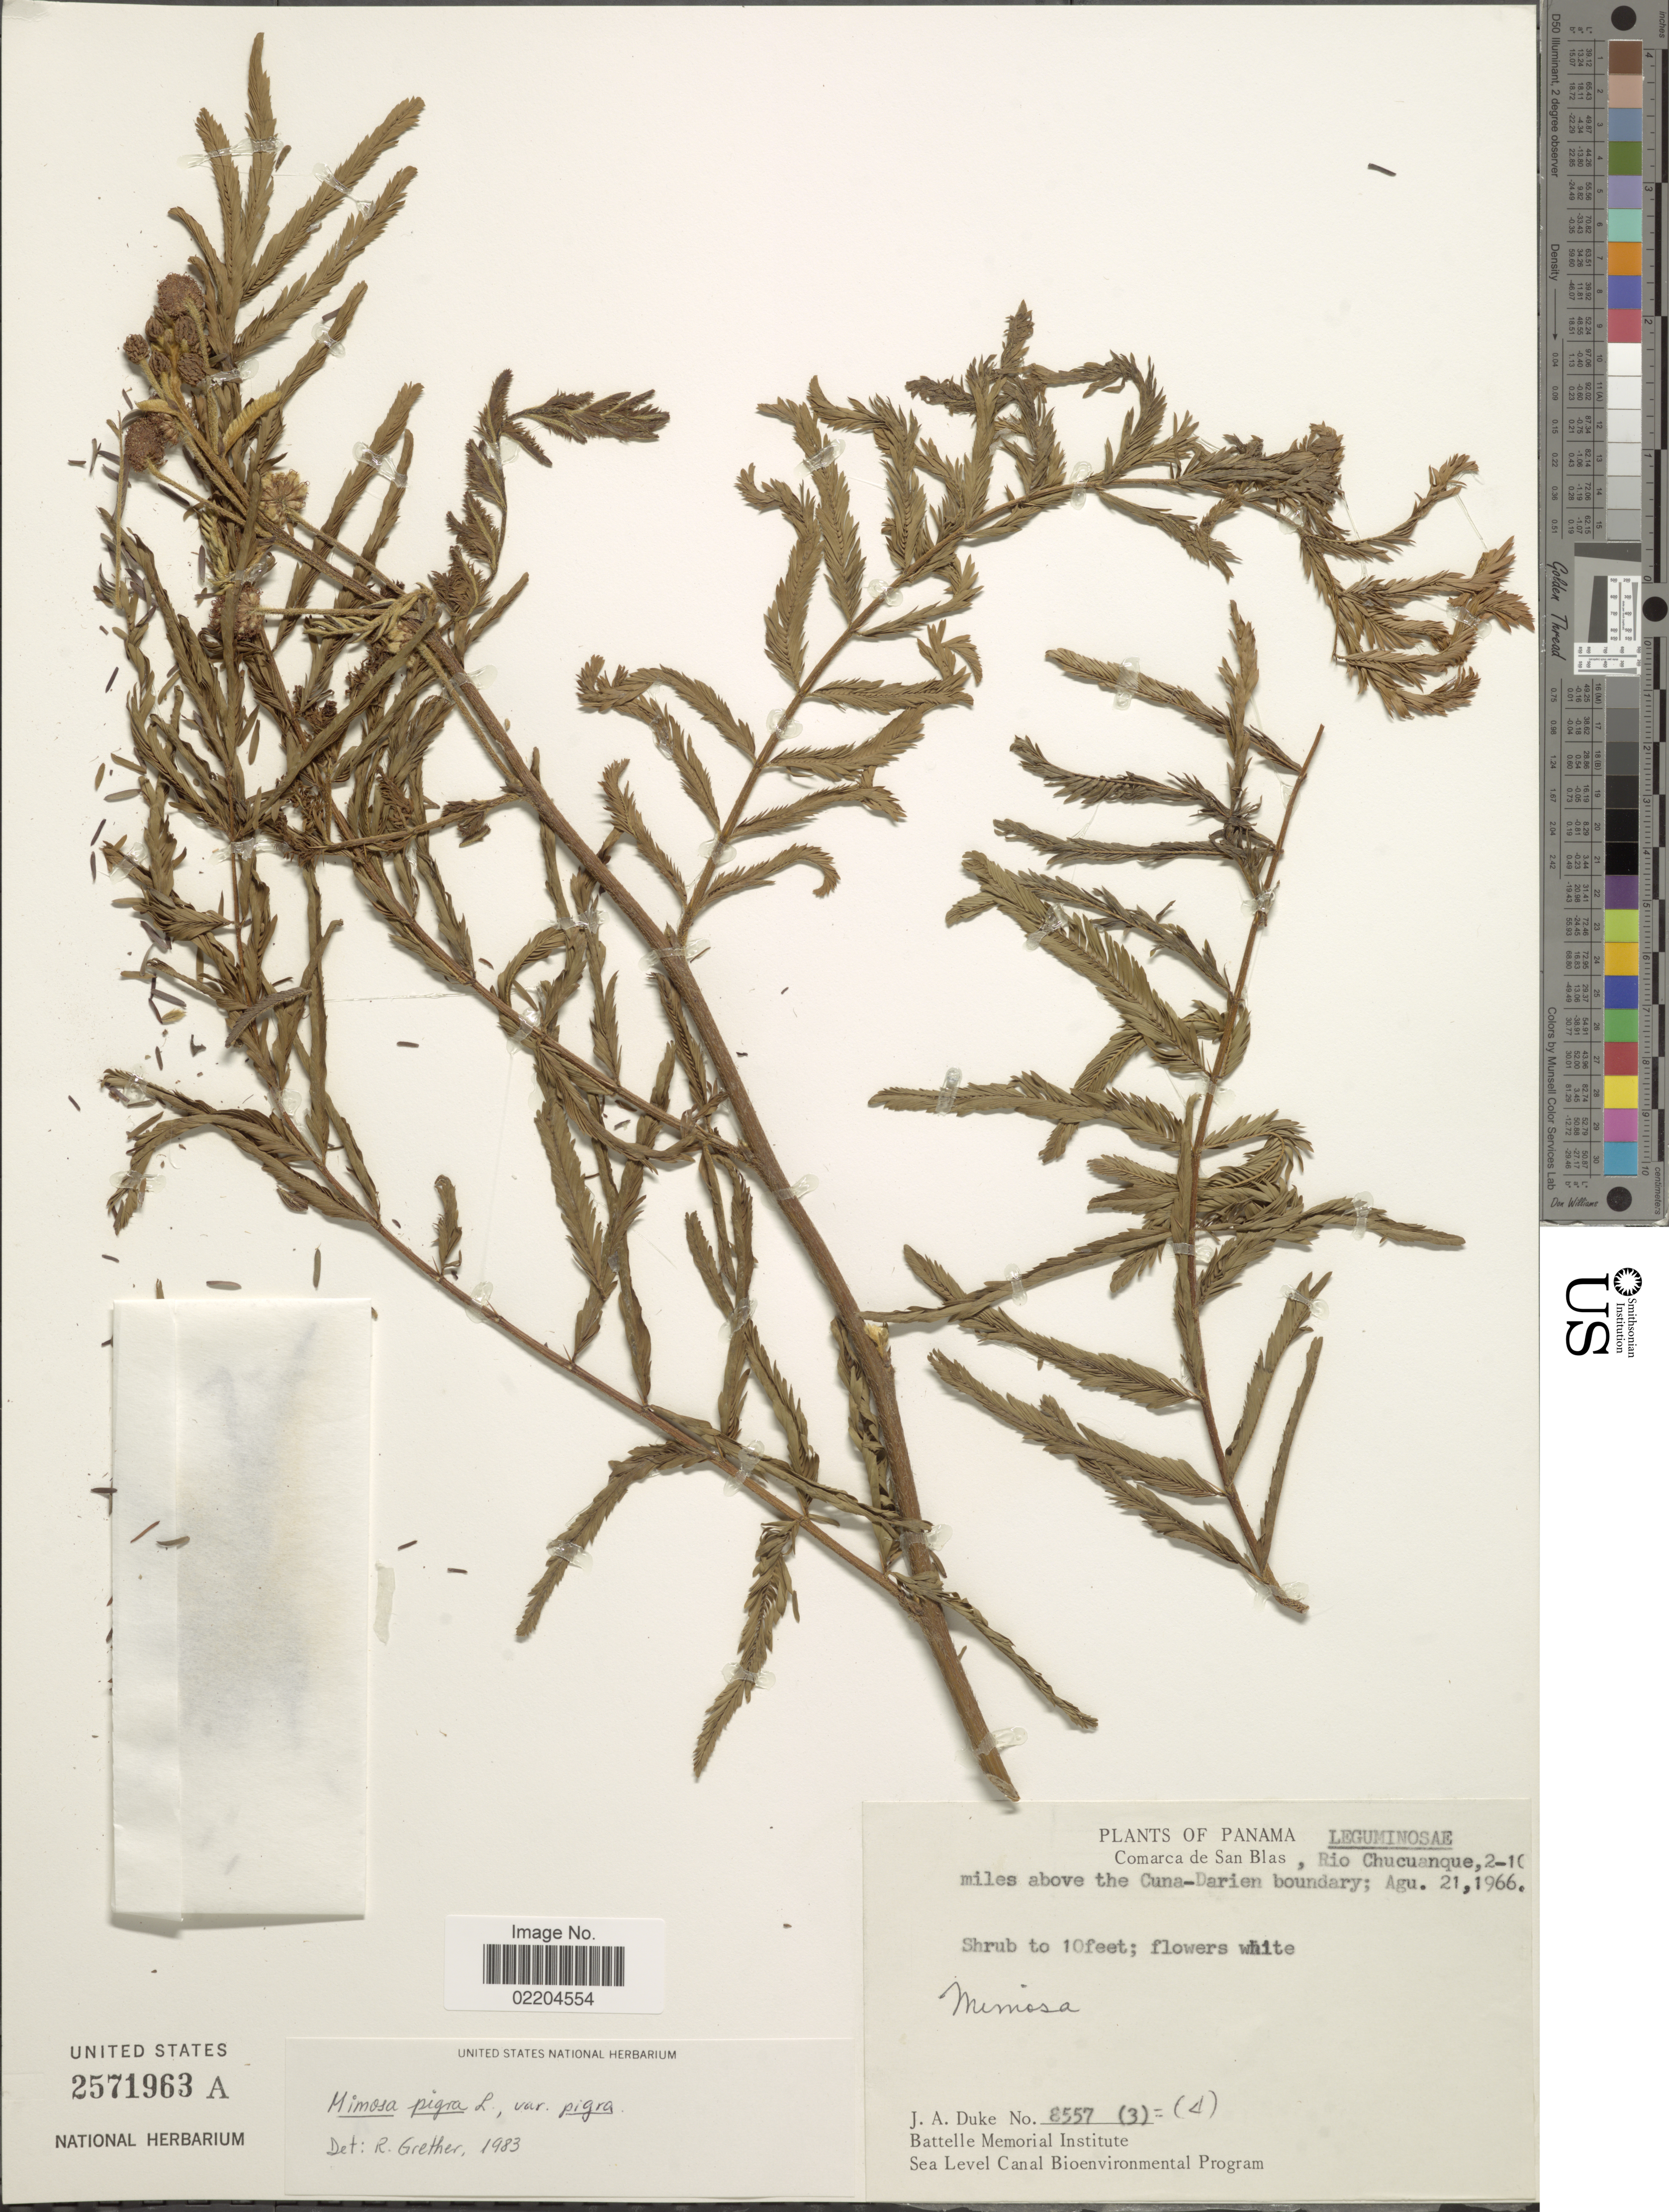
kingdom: Plantae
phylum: Tracheophyta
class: Magnoliopsida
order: Fabales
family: Fabaceae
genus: Mimosa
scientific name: Mimosa pigra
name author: L.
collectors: J. A. Duke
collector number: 8557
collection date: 1966-08-21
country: Panama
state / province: Kuna Yala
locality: Comarca de San Blas, Rio Chucuanque, 2-10 miles above the Cuna-Darien boundary.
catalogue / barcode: US 2571963A